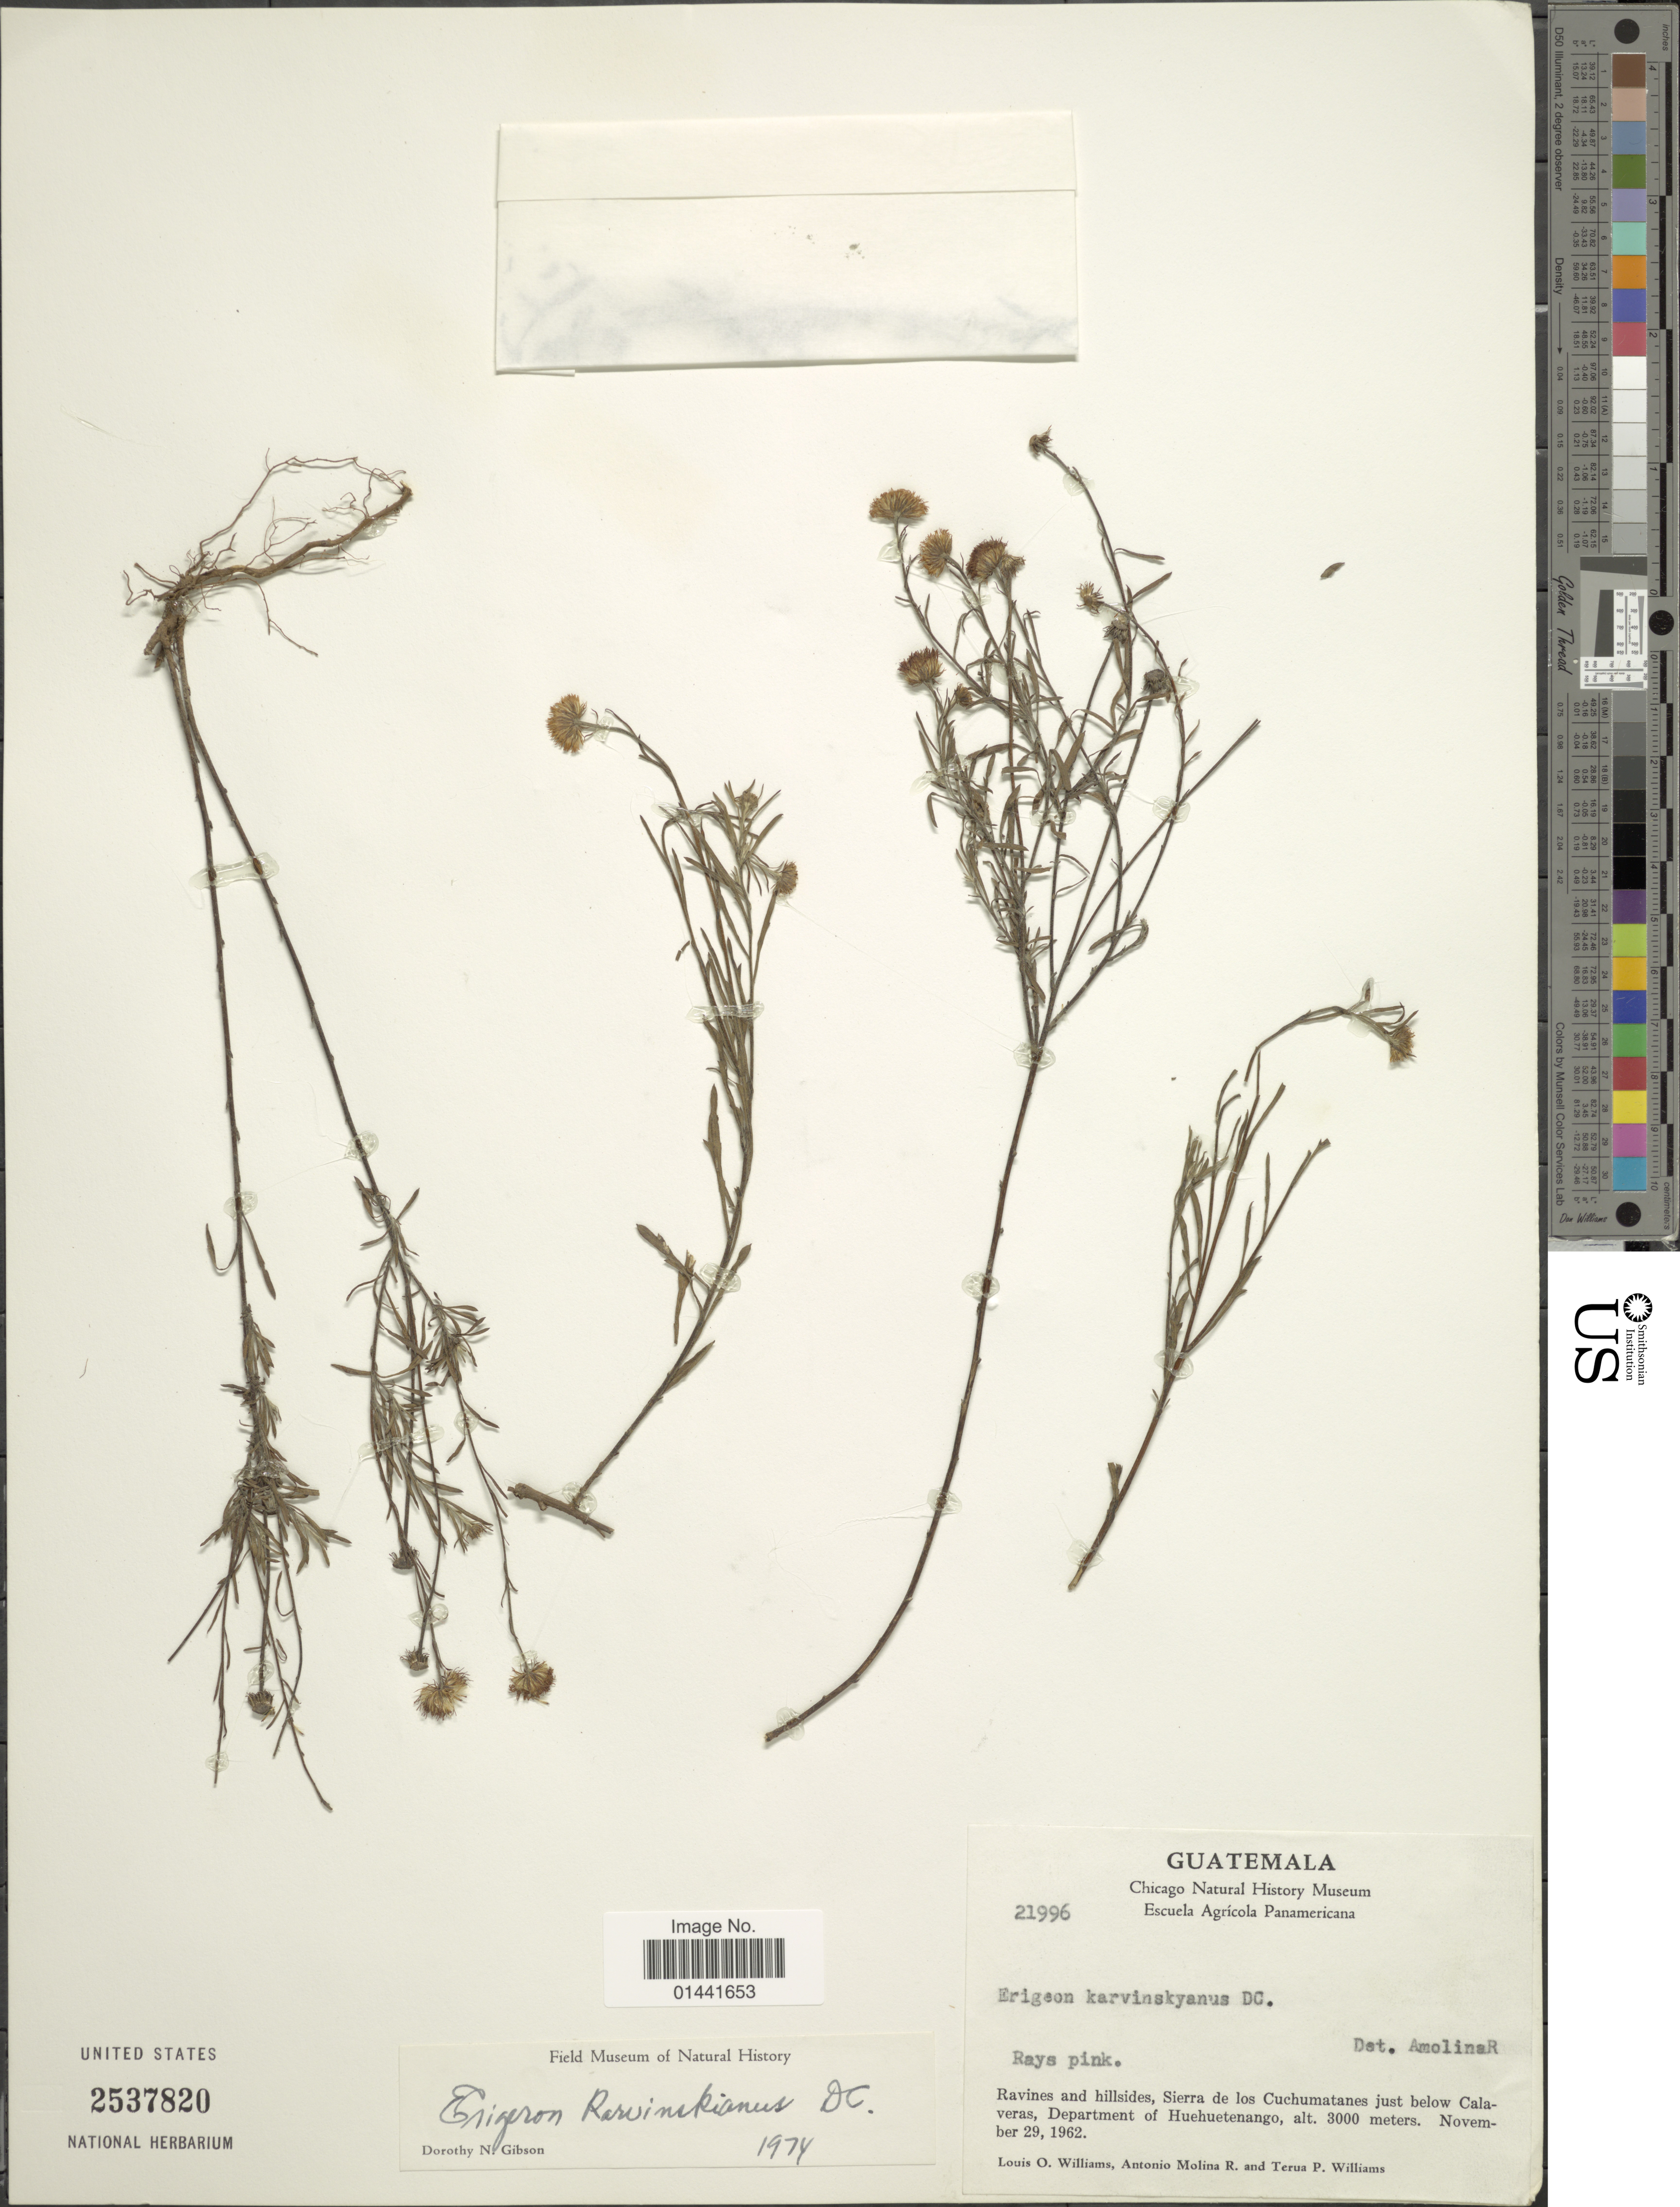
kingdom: Plantae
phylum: Tracheophyta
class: Magnoliopsida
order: Asterales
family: Asteraceae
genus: Erigeron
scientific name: Erigeron karvinskianus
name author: DC.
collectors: L. O. Williams, A. Molina R. & T. P. Williams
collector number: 21996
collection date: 1962-11-29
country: Guatemala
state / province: Huehuetenango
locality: Ravines and hillsides, Sierra de los Cuchumatanes just below Calaveras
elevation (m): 3000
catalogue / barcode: US 2537820